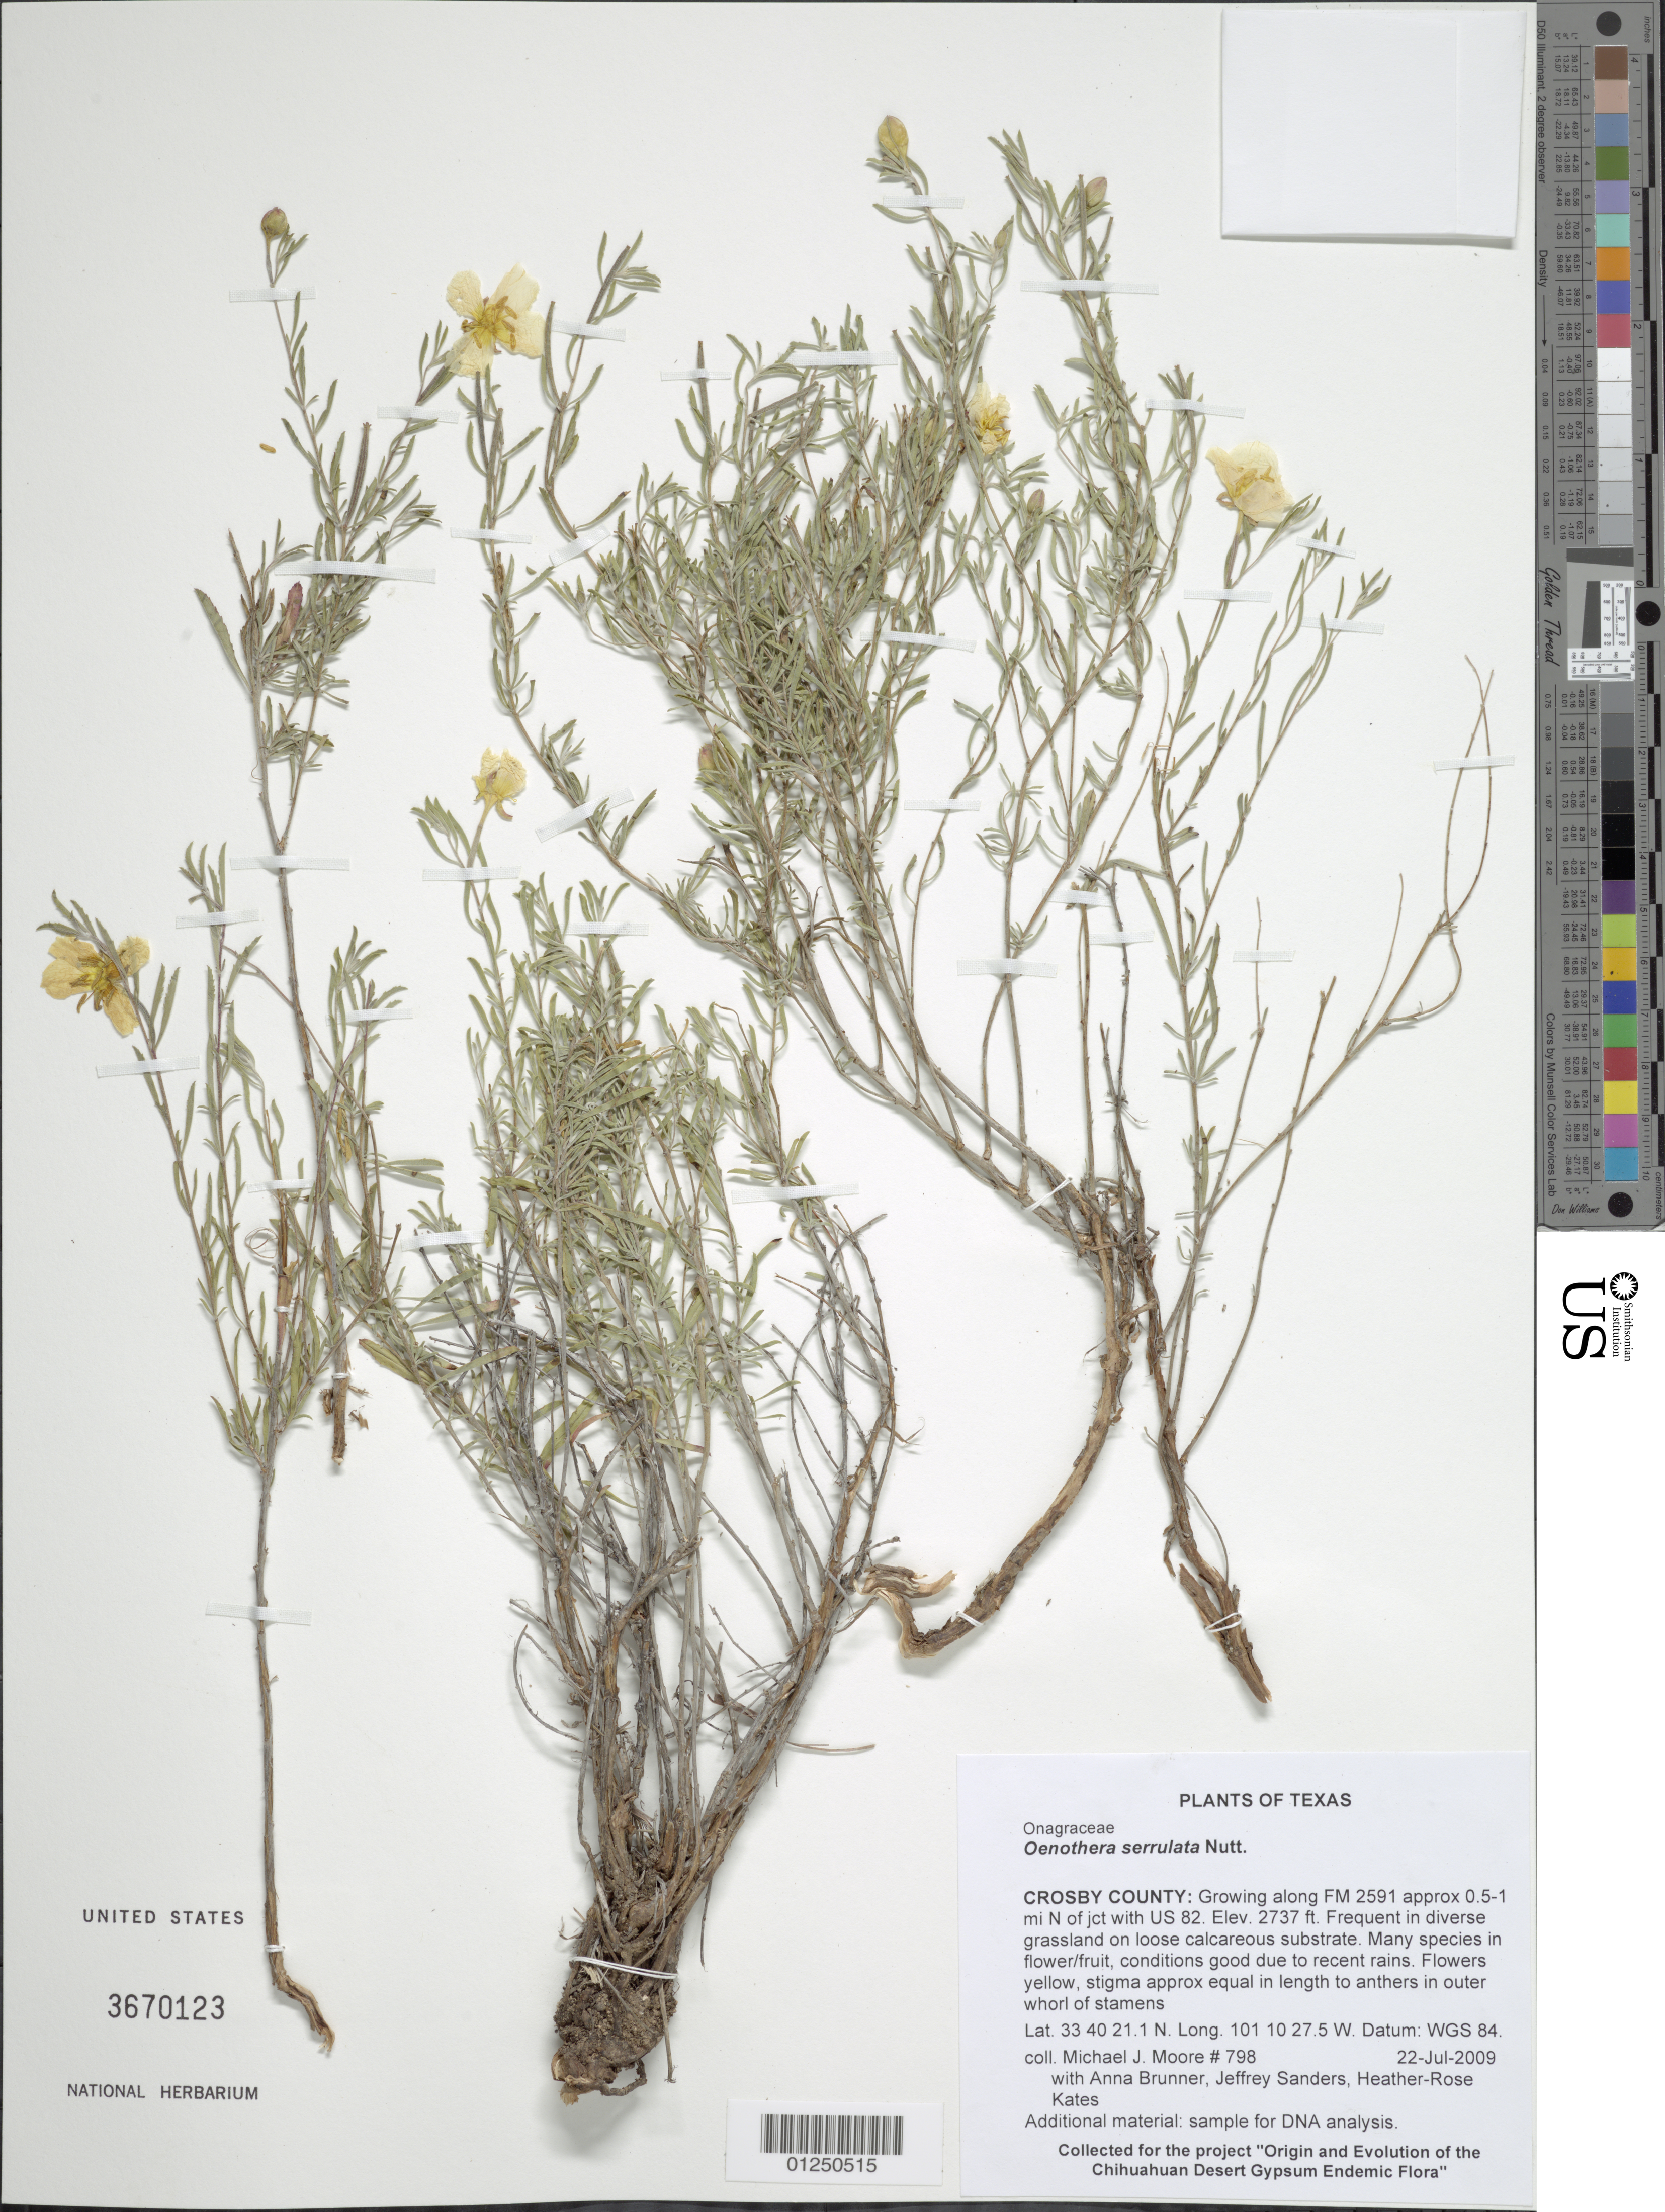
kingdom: Plantae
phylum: Tracheophyta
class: Magnoliopsida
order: Myrtales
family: Onagraceae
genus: Oenothera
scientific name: Oenothera serrulata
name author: Nutt.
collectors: M. J. Moore, A. Brunner, J. Sanders & H.-R. Kates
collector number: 798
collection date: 2005-07-21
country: United States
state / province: Texas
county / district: Crosby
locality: Growing along FM 2591 approx 0.5-1 mi N of jct with US 82.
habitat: Frequent in diverse grassland on loose calcareous substrate.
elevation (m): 834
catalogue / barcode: US 3670123